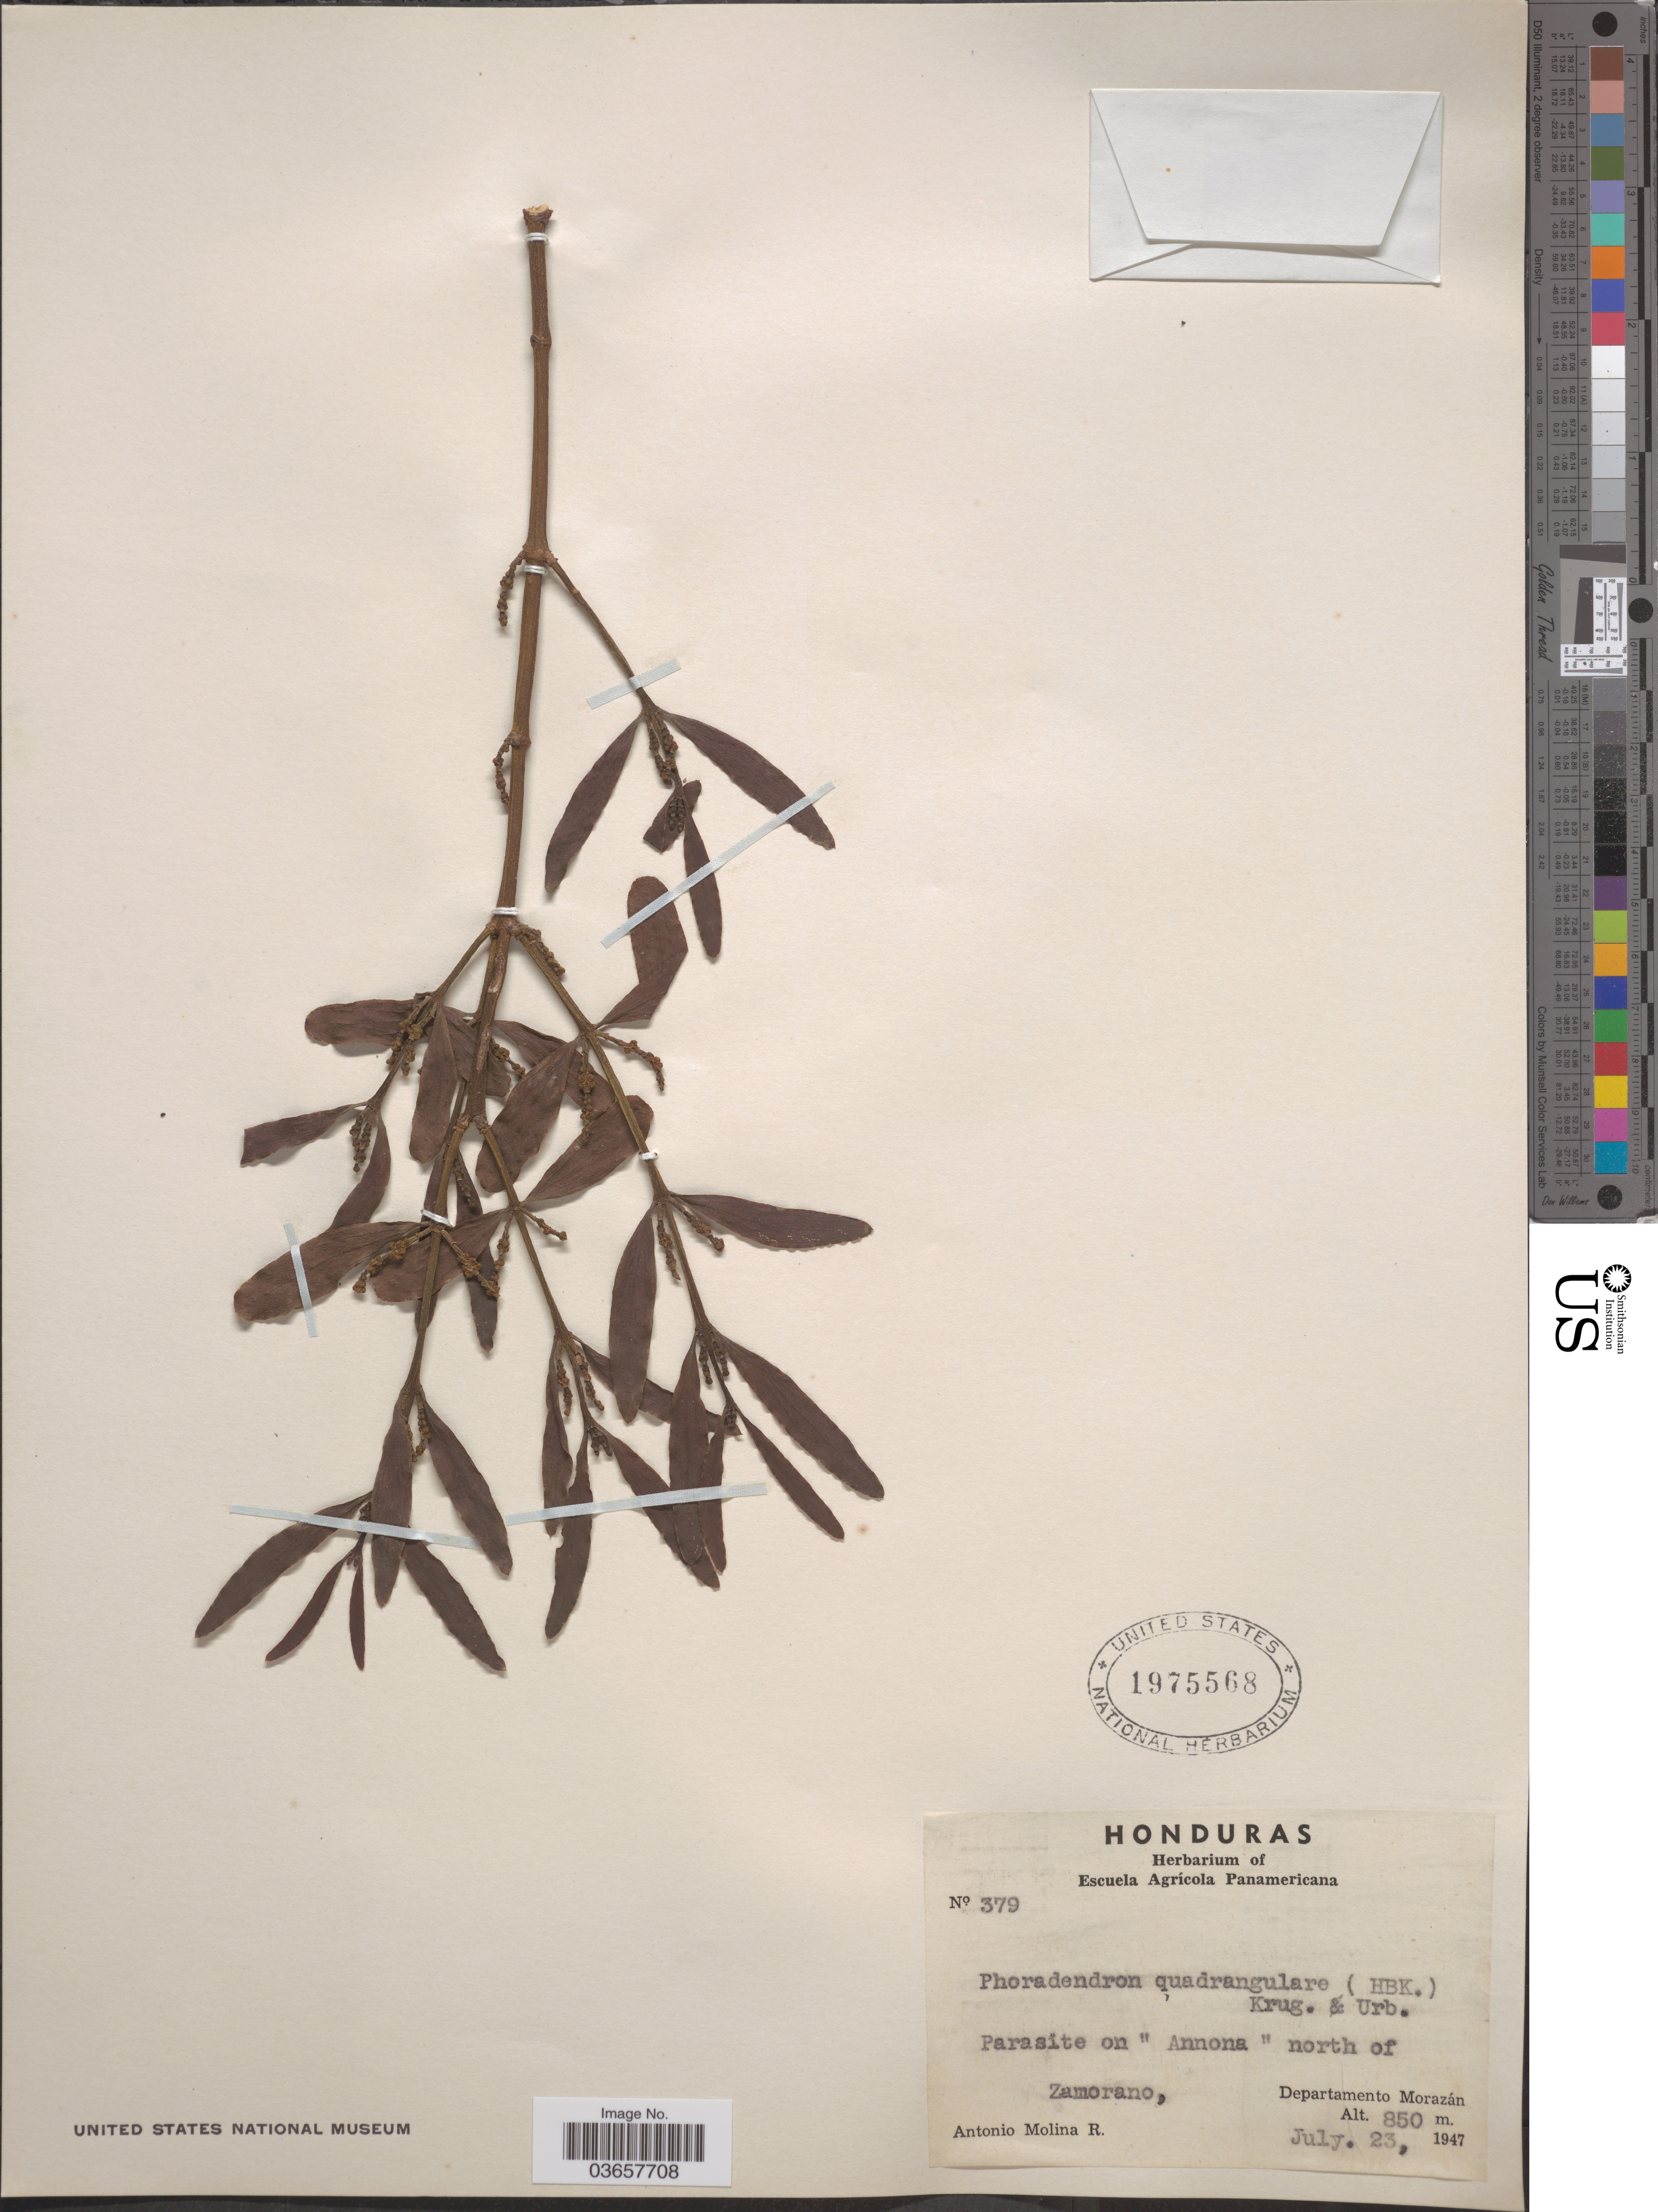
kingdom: Plantae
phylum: Tracheophyta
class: Magnoliopsida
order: Santalales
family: Viscaceae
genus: Phoradendron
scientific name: Phoradendron quadrangulare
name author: (Kunth) Griseb.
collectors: A. Molina R.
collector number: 379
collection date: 1947-07-23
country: Honduras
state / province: Fco. Morazán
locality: Parasite on "Annona" north of Zamorano, Departamento Morazán.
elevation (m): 850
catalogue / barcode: US 1975568